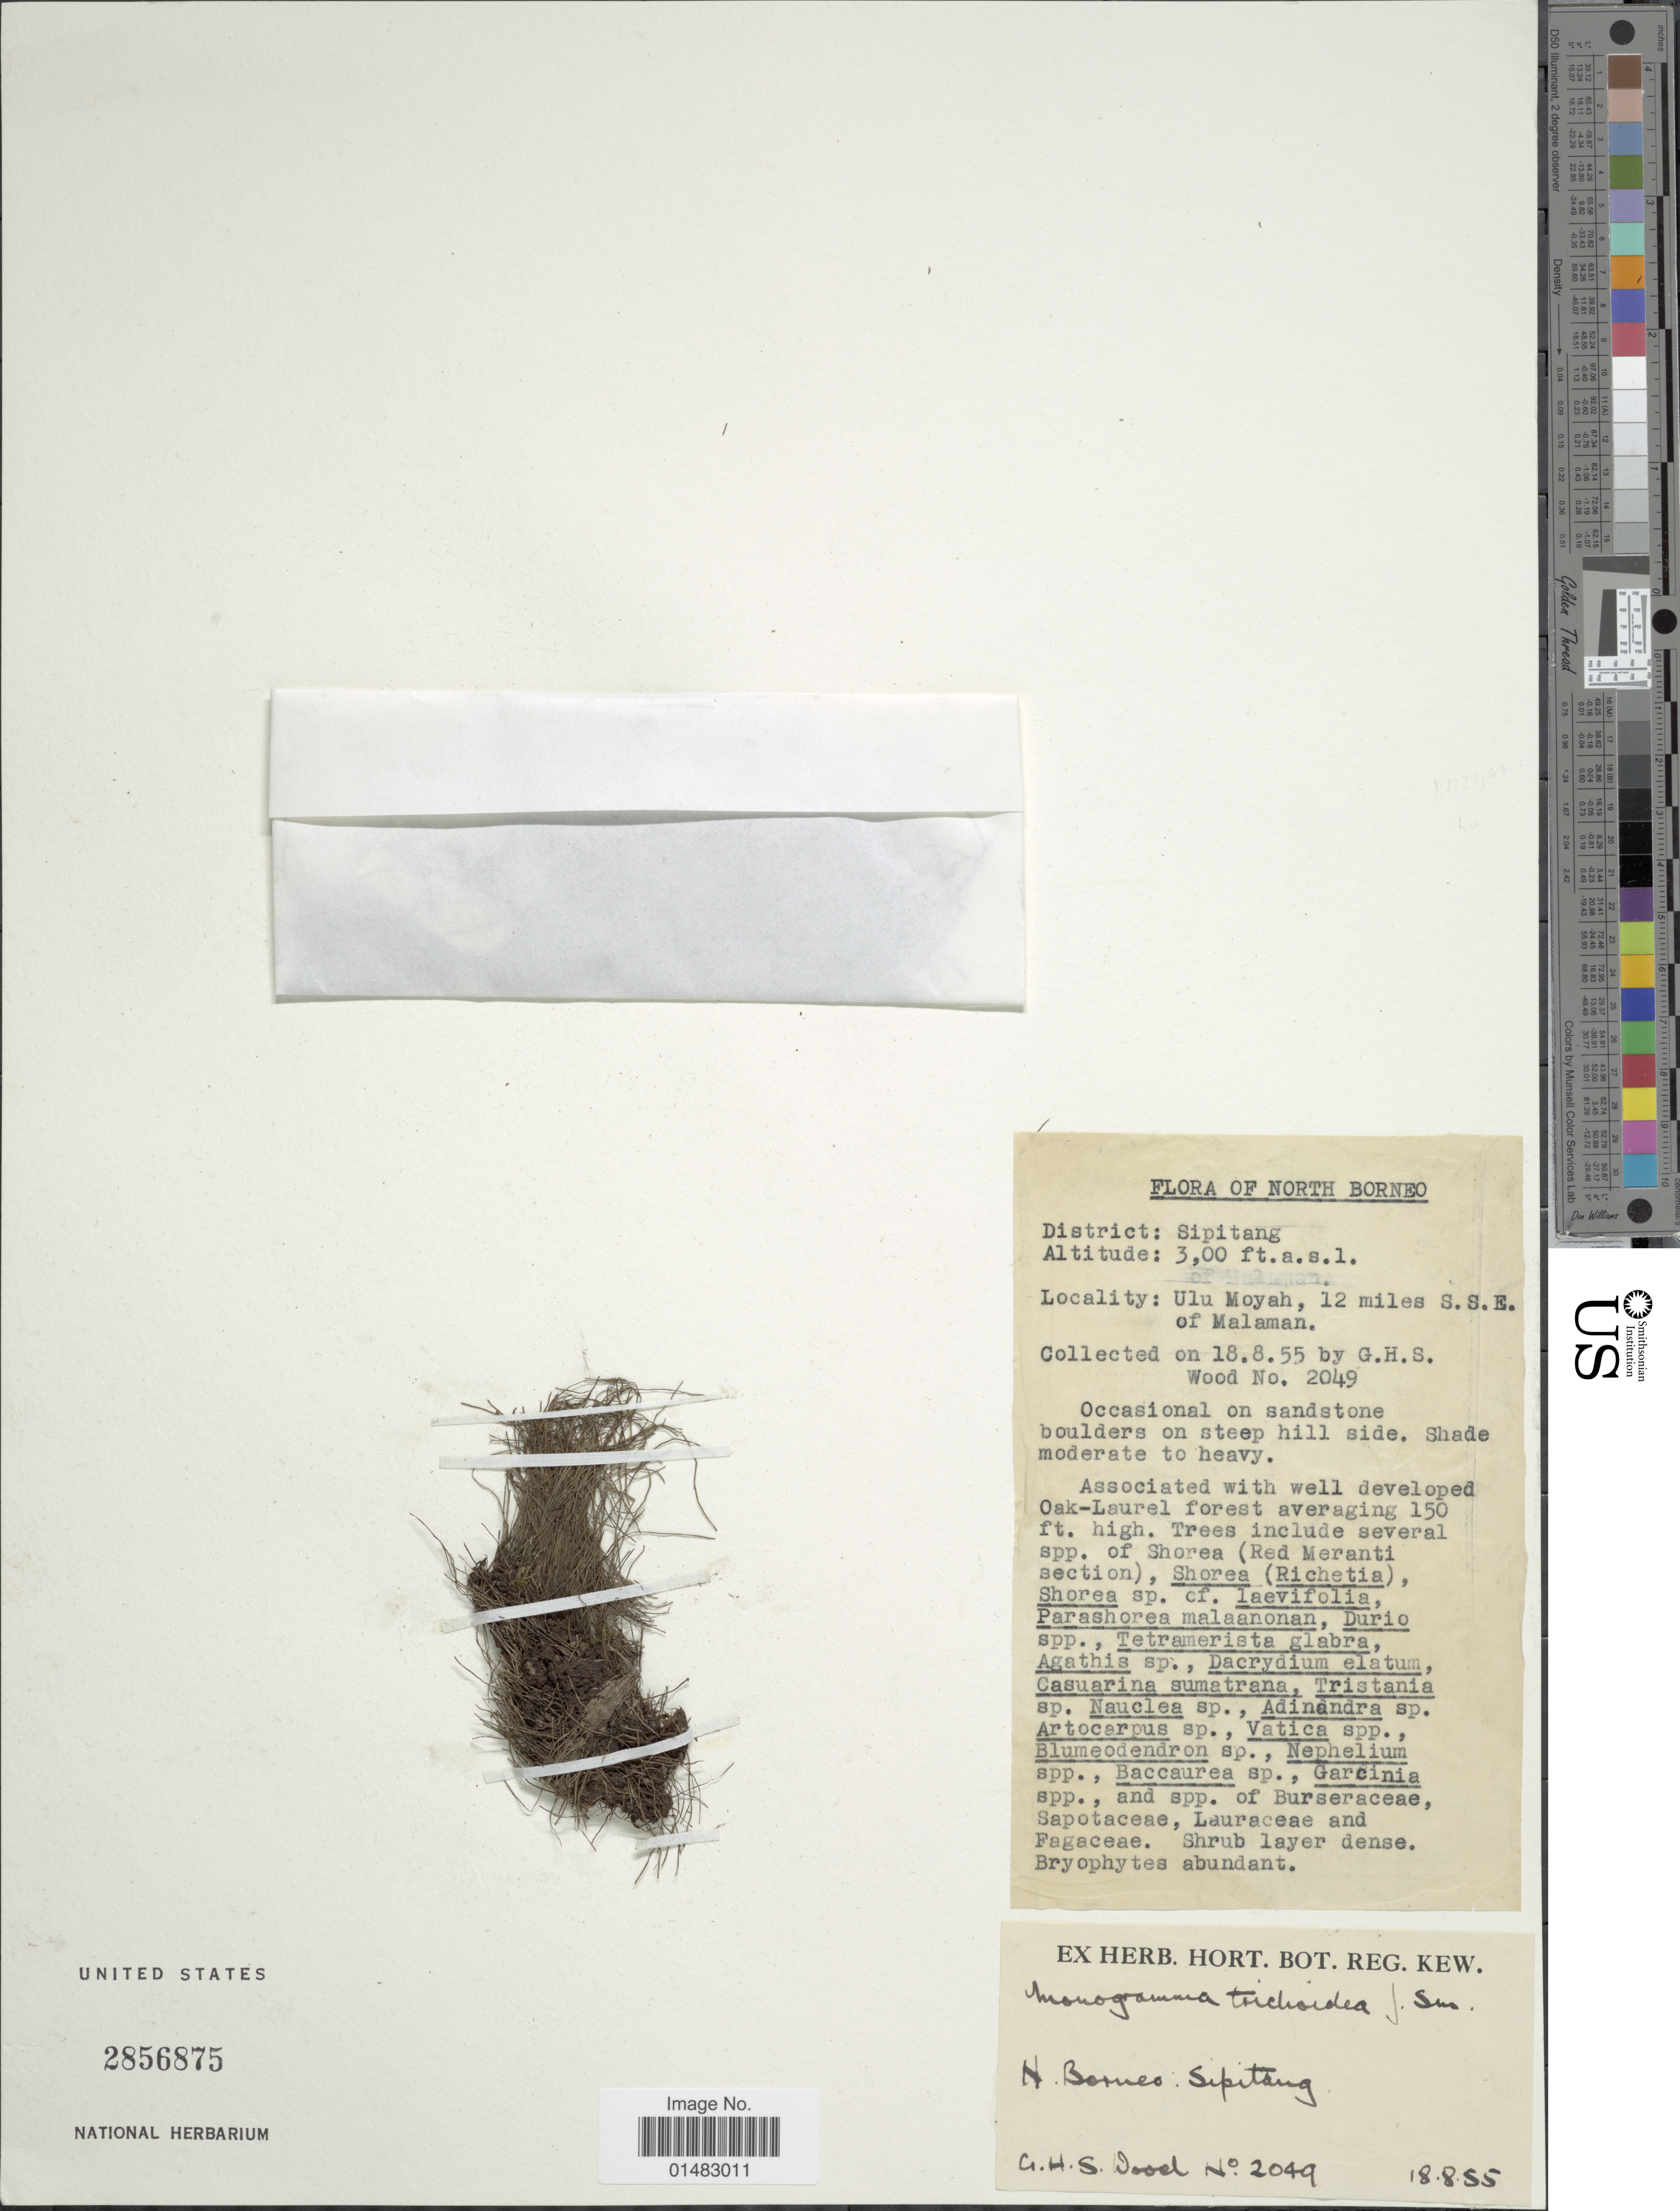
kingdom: Plantae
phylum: Tracheophyta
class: Polypodiopsida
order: Polypodiales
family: Pteridaceae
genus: Monogramma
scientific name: Monogramma trichoidea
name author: (Fée) Hook. & Baker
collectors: G. Wood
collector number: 2049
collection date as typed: Transcribed d/m/y: 18/8/55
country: Malaysia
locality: North Borneo, Sipitang, Ulu Moyah, 12 miles S.S.E. of Malaman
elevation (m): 91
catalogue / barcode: US 2486875